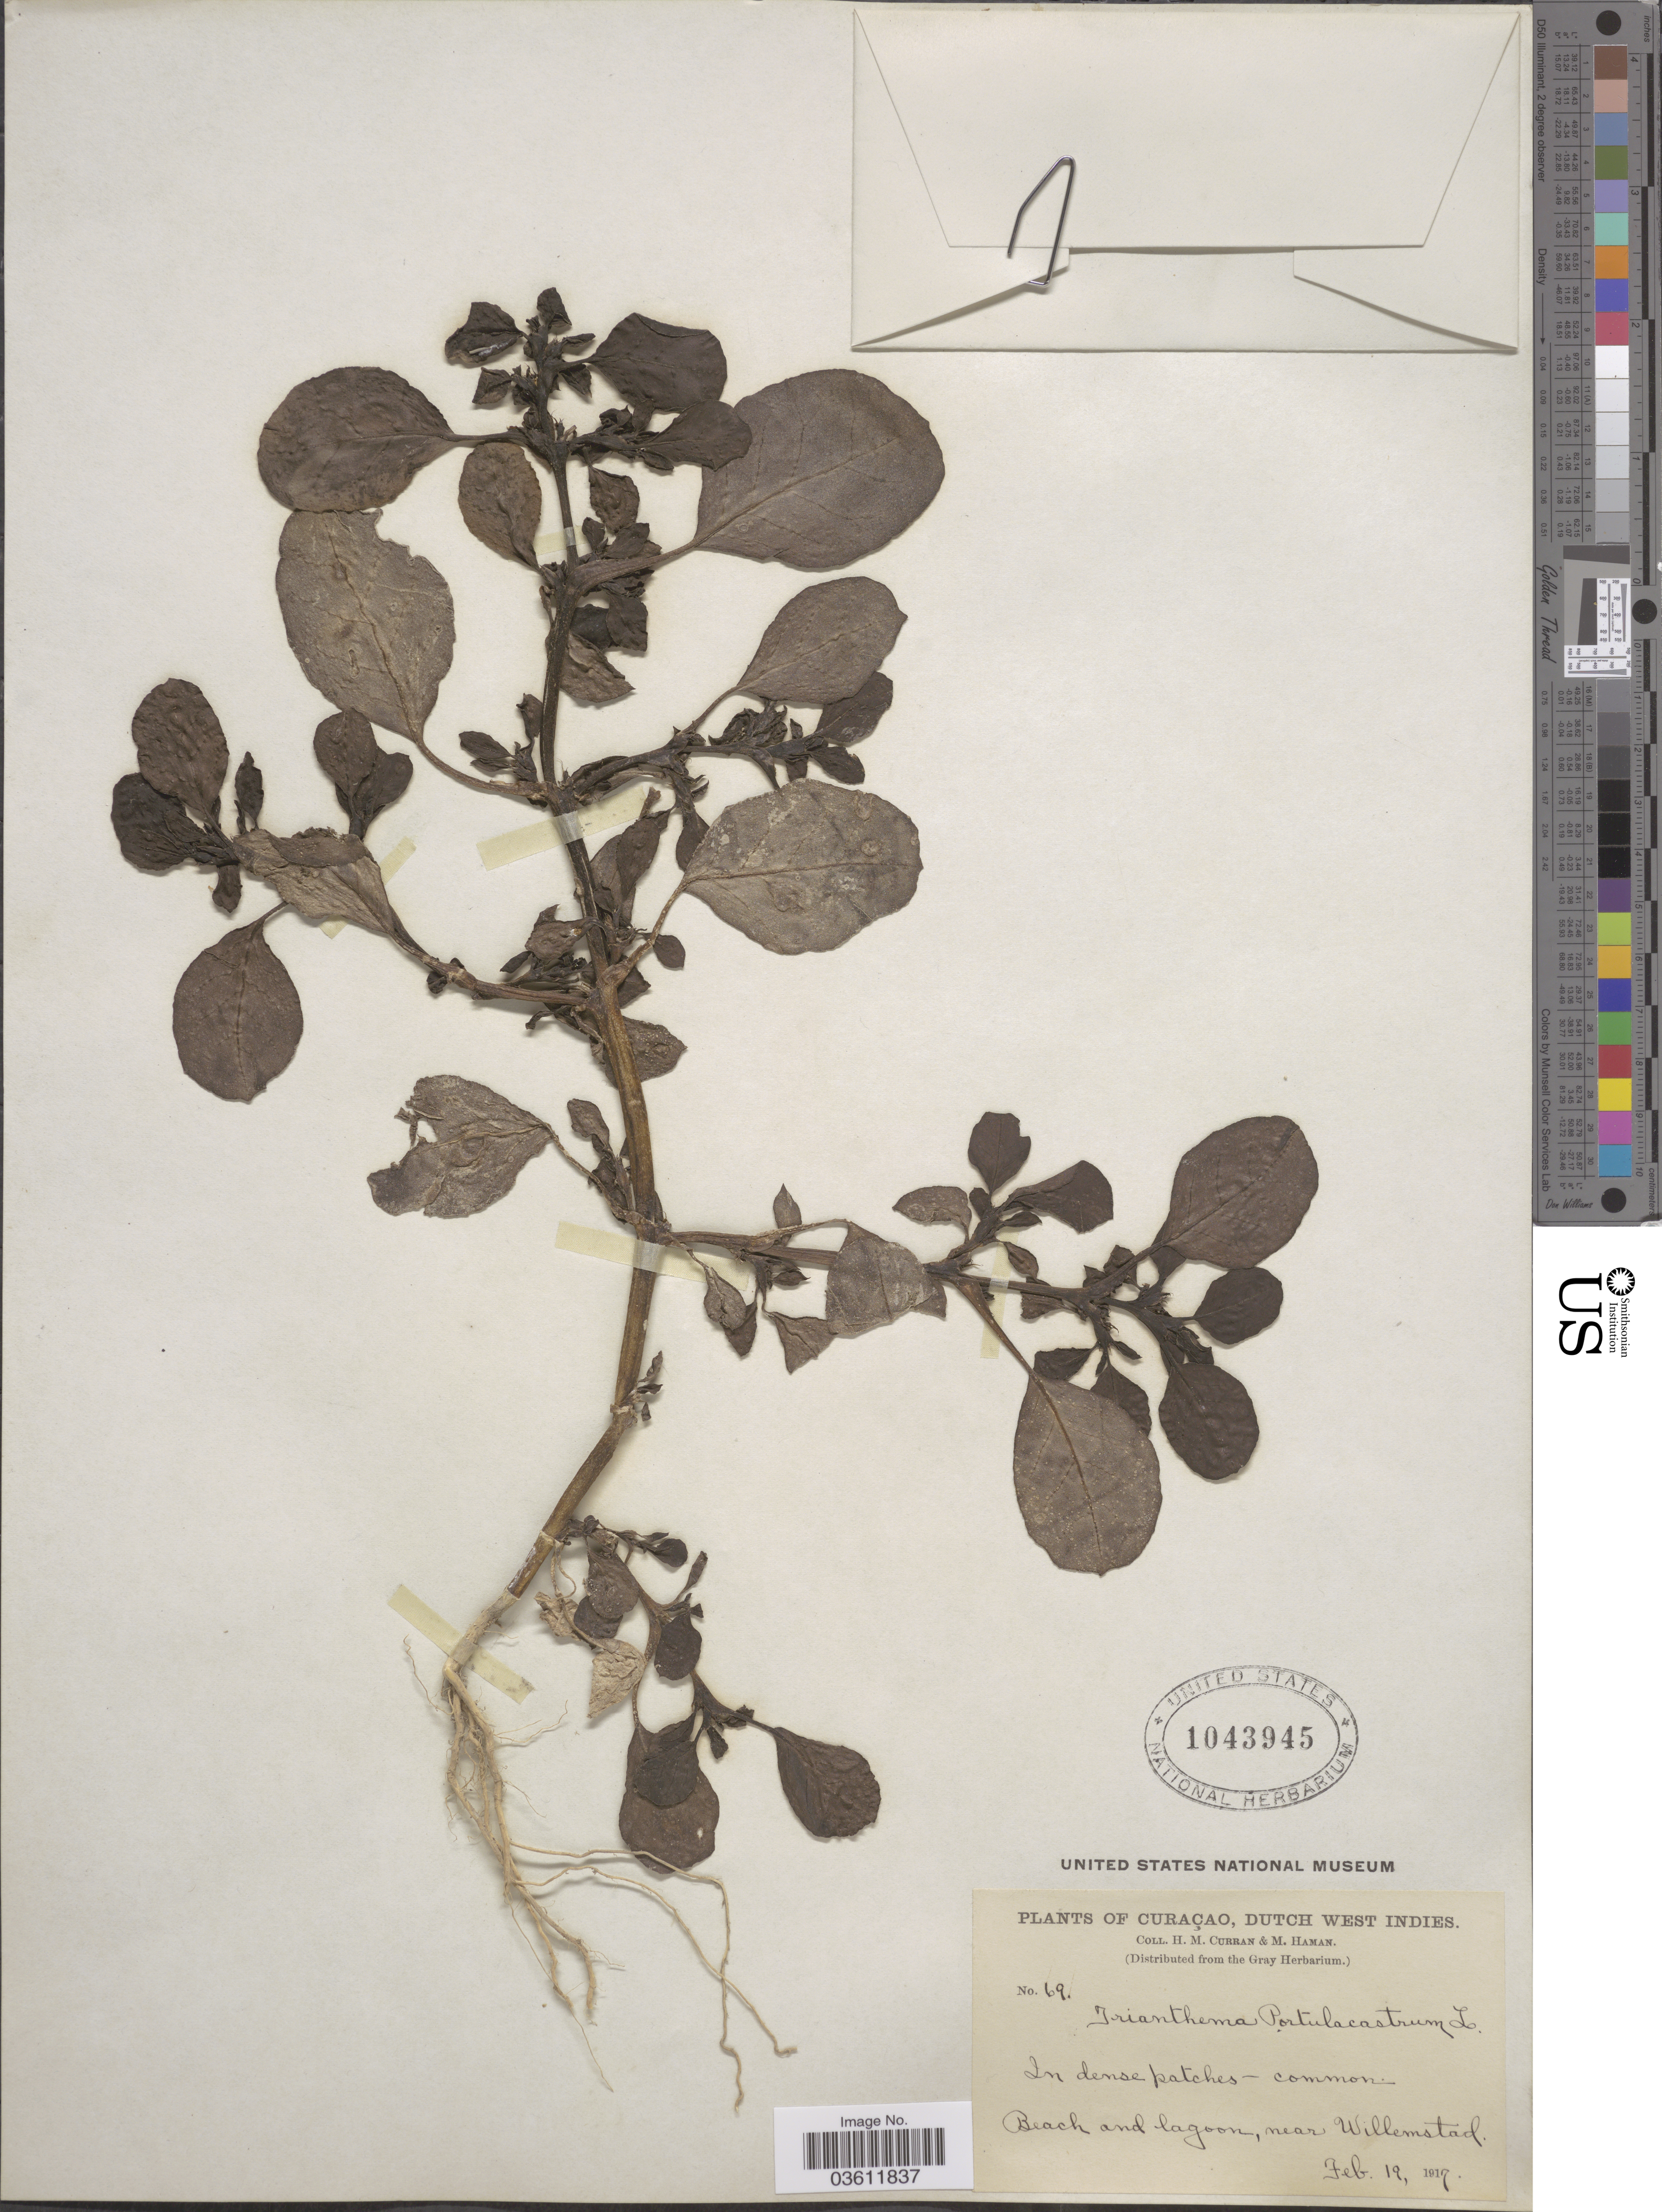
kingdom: Plantae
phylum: Tracheophyta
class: Magnoliopsida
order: Caryophyllales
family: Aizoaceae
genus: Trianthema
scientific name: Trianthema portulacastrum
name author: L.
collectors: H. M. Curran & M. Haman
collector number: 69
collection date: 1917-02-19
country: Curaçao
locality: Dutch West Indies. Beach and lagoon, near Willemstad.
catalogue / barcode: US 1043945